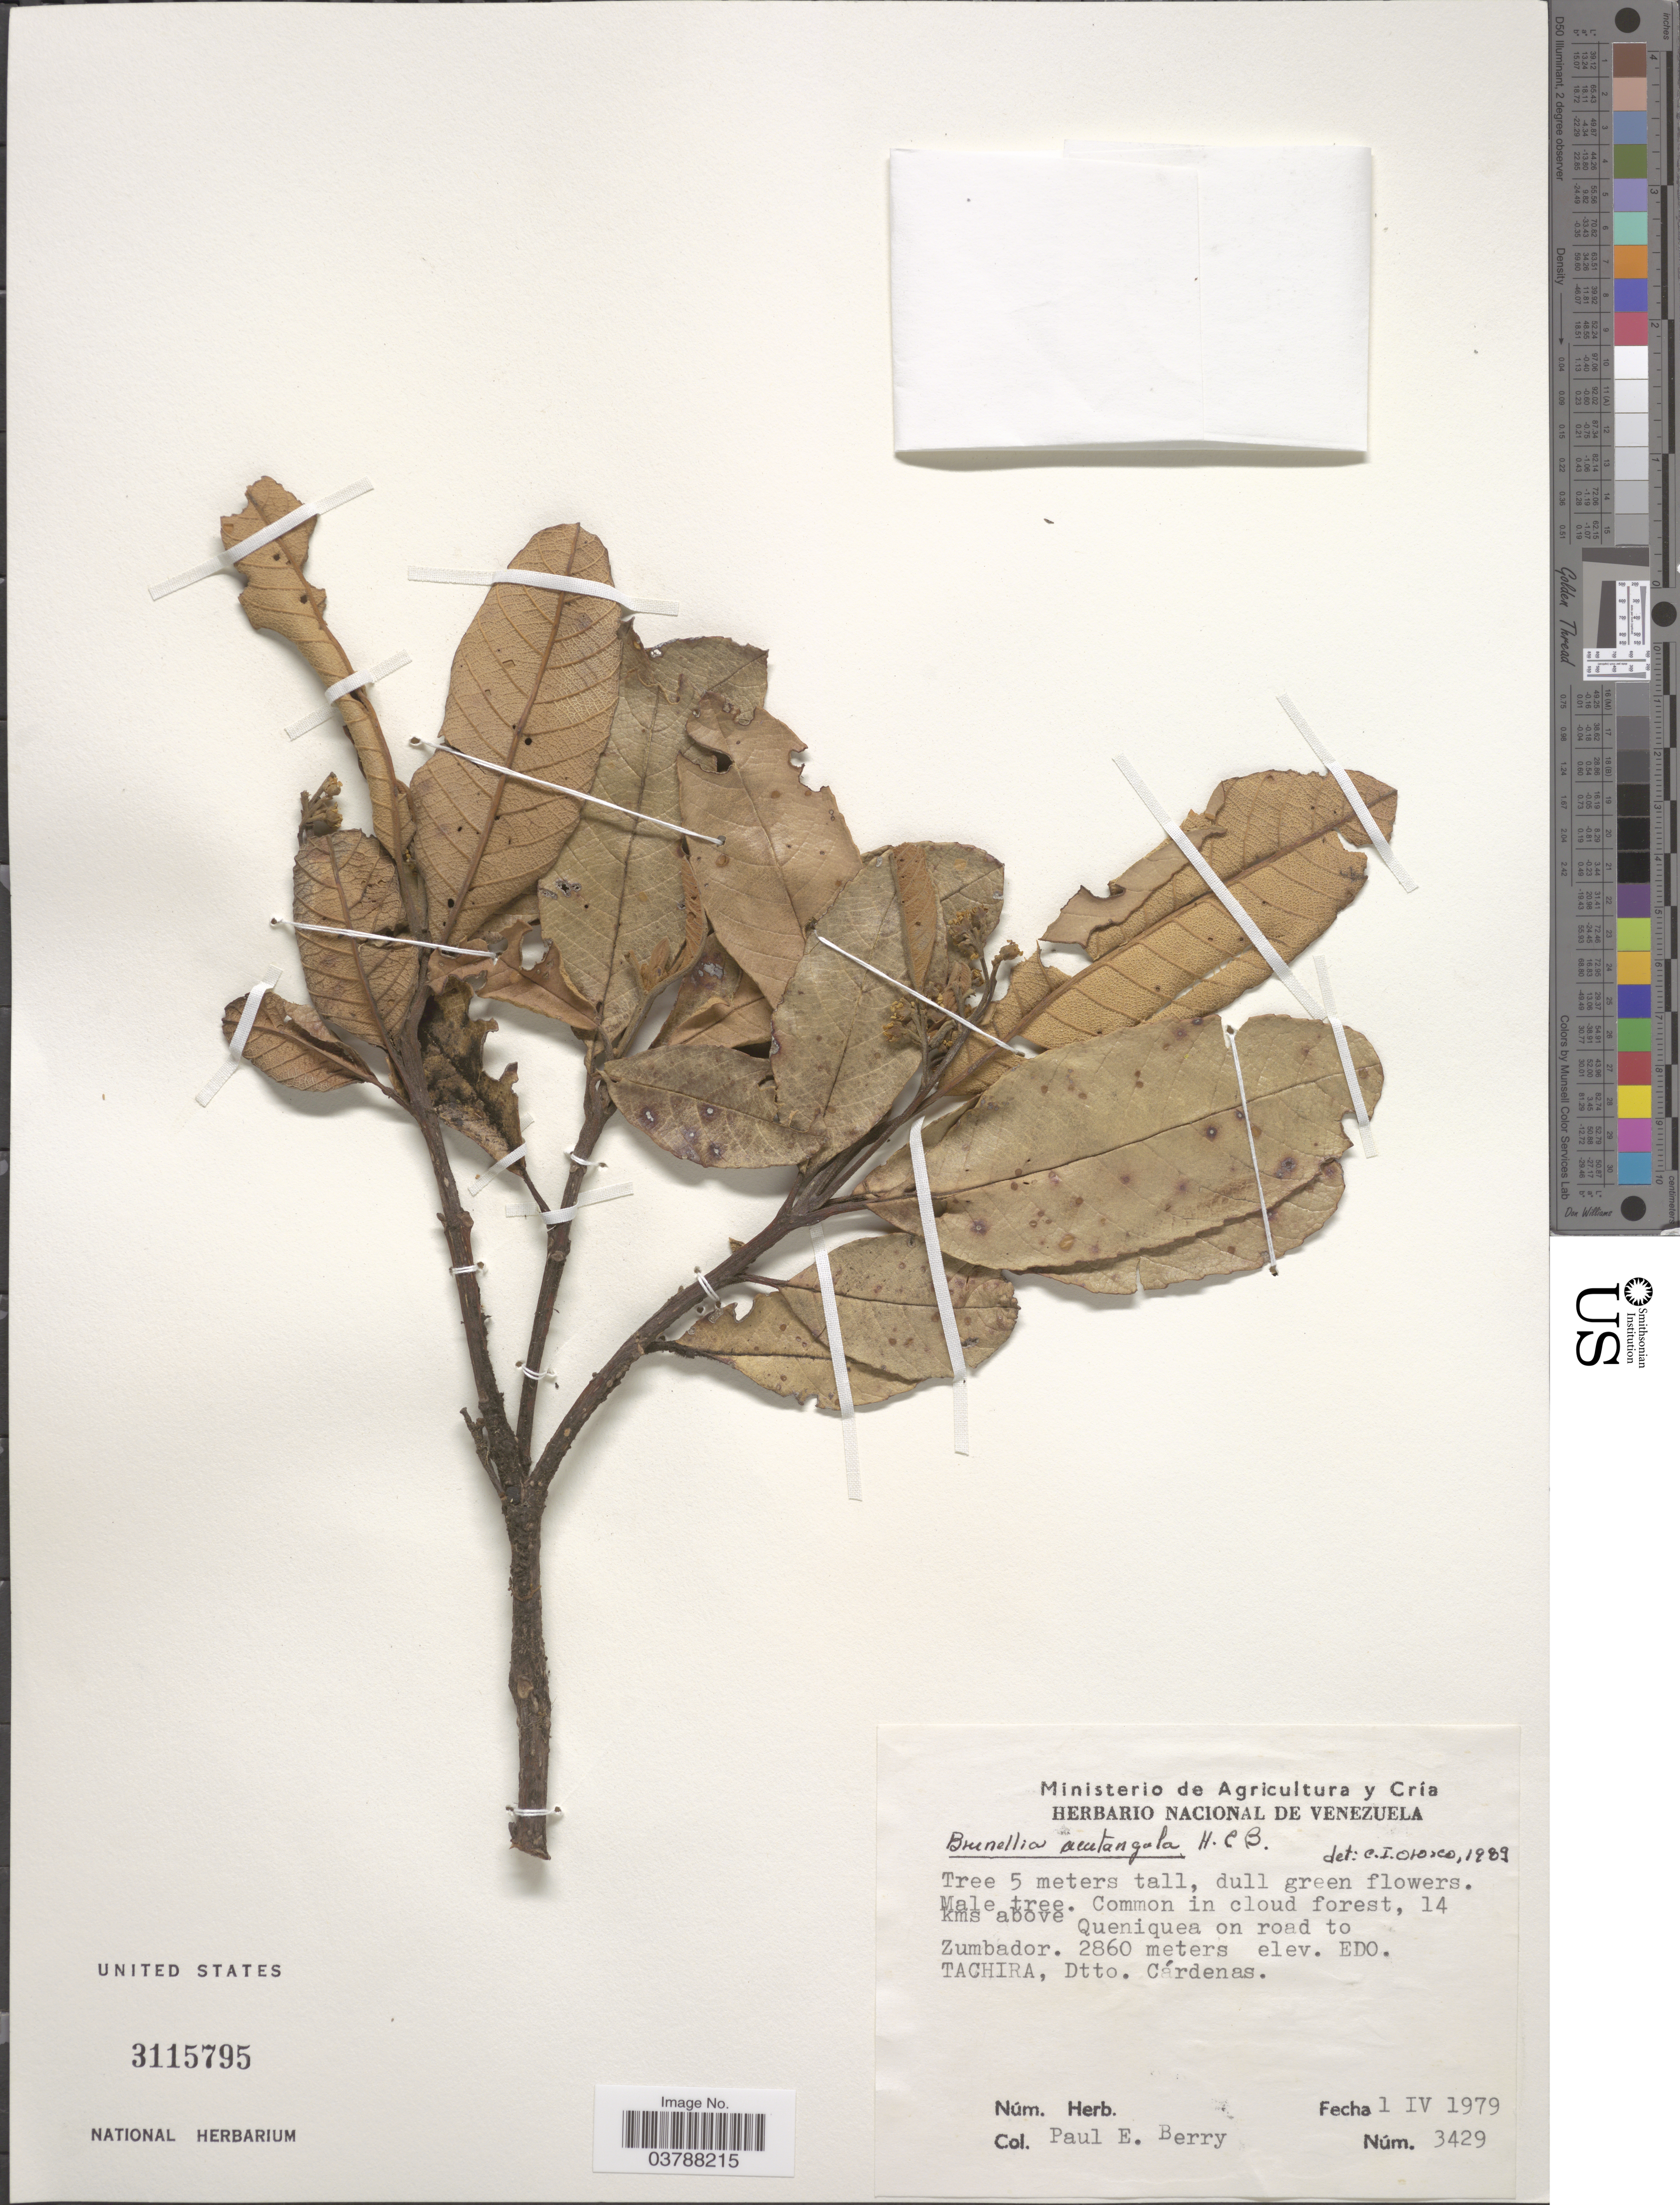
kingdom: Plantae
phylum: Tracheophyta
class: Magnoliopsida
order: Oxalidales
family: Brunelliaceae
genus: Brunellia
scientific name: Brunellia acutangula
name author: Humb. & Bonpl.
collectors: P. E. Berry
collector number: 3429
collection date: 1979-04-01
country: Venezuela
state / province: Tachira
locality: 14 kms above Queniquea road to Zumbador. Dtto. Cárdenas.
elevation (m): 2860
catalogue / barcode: US 3115795